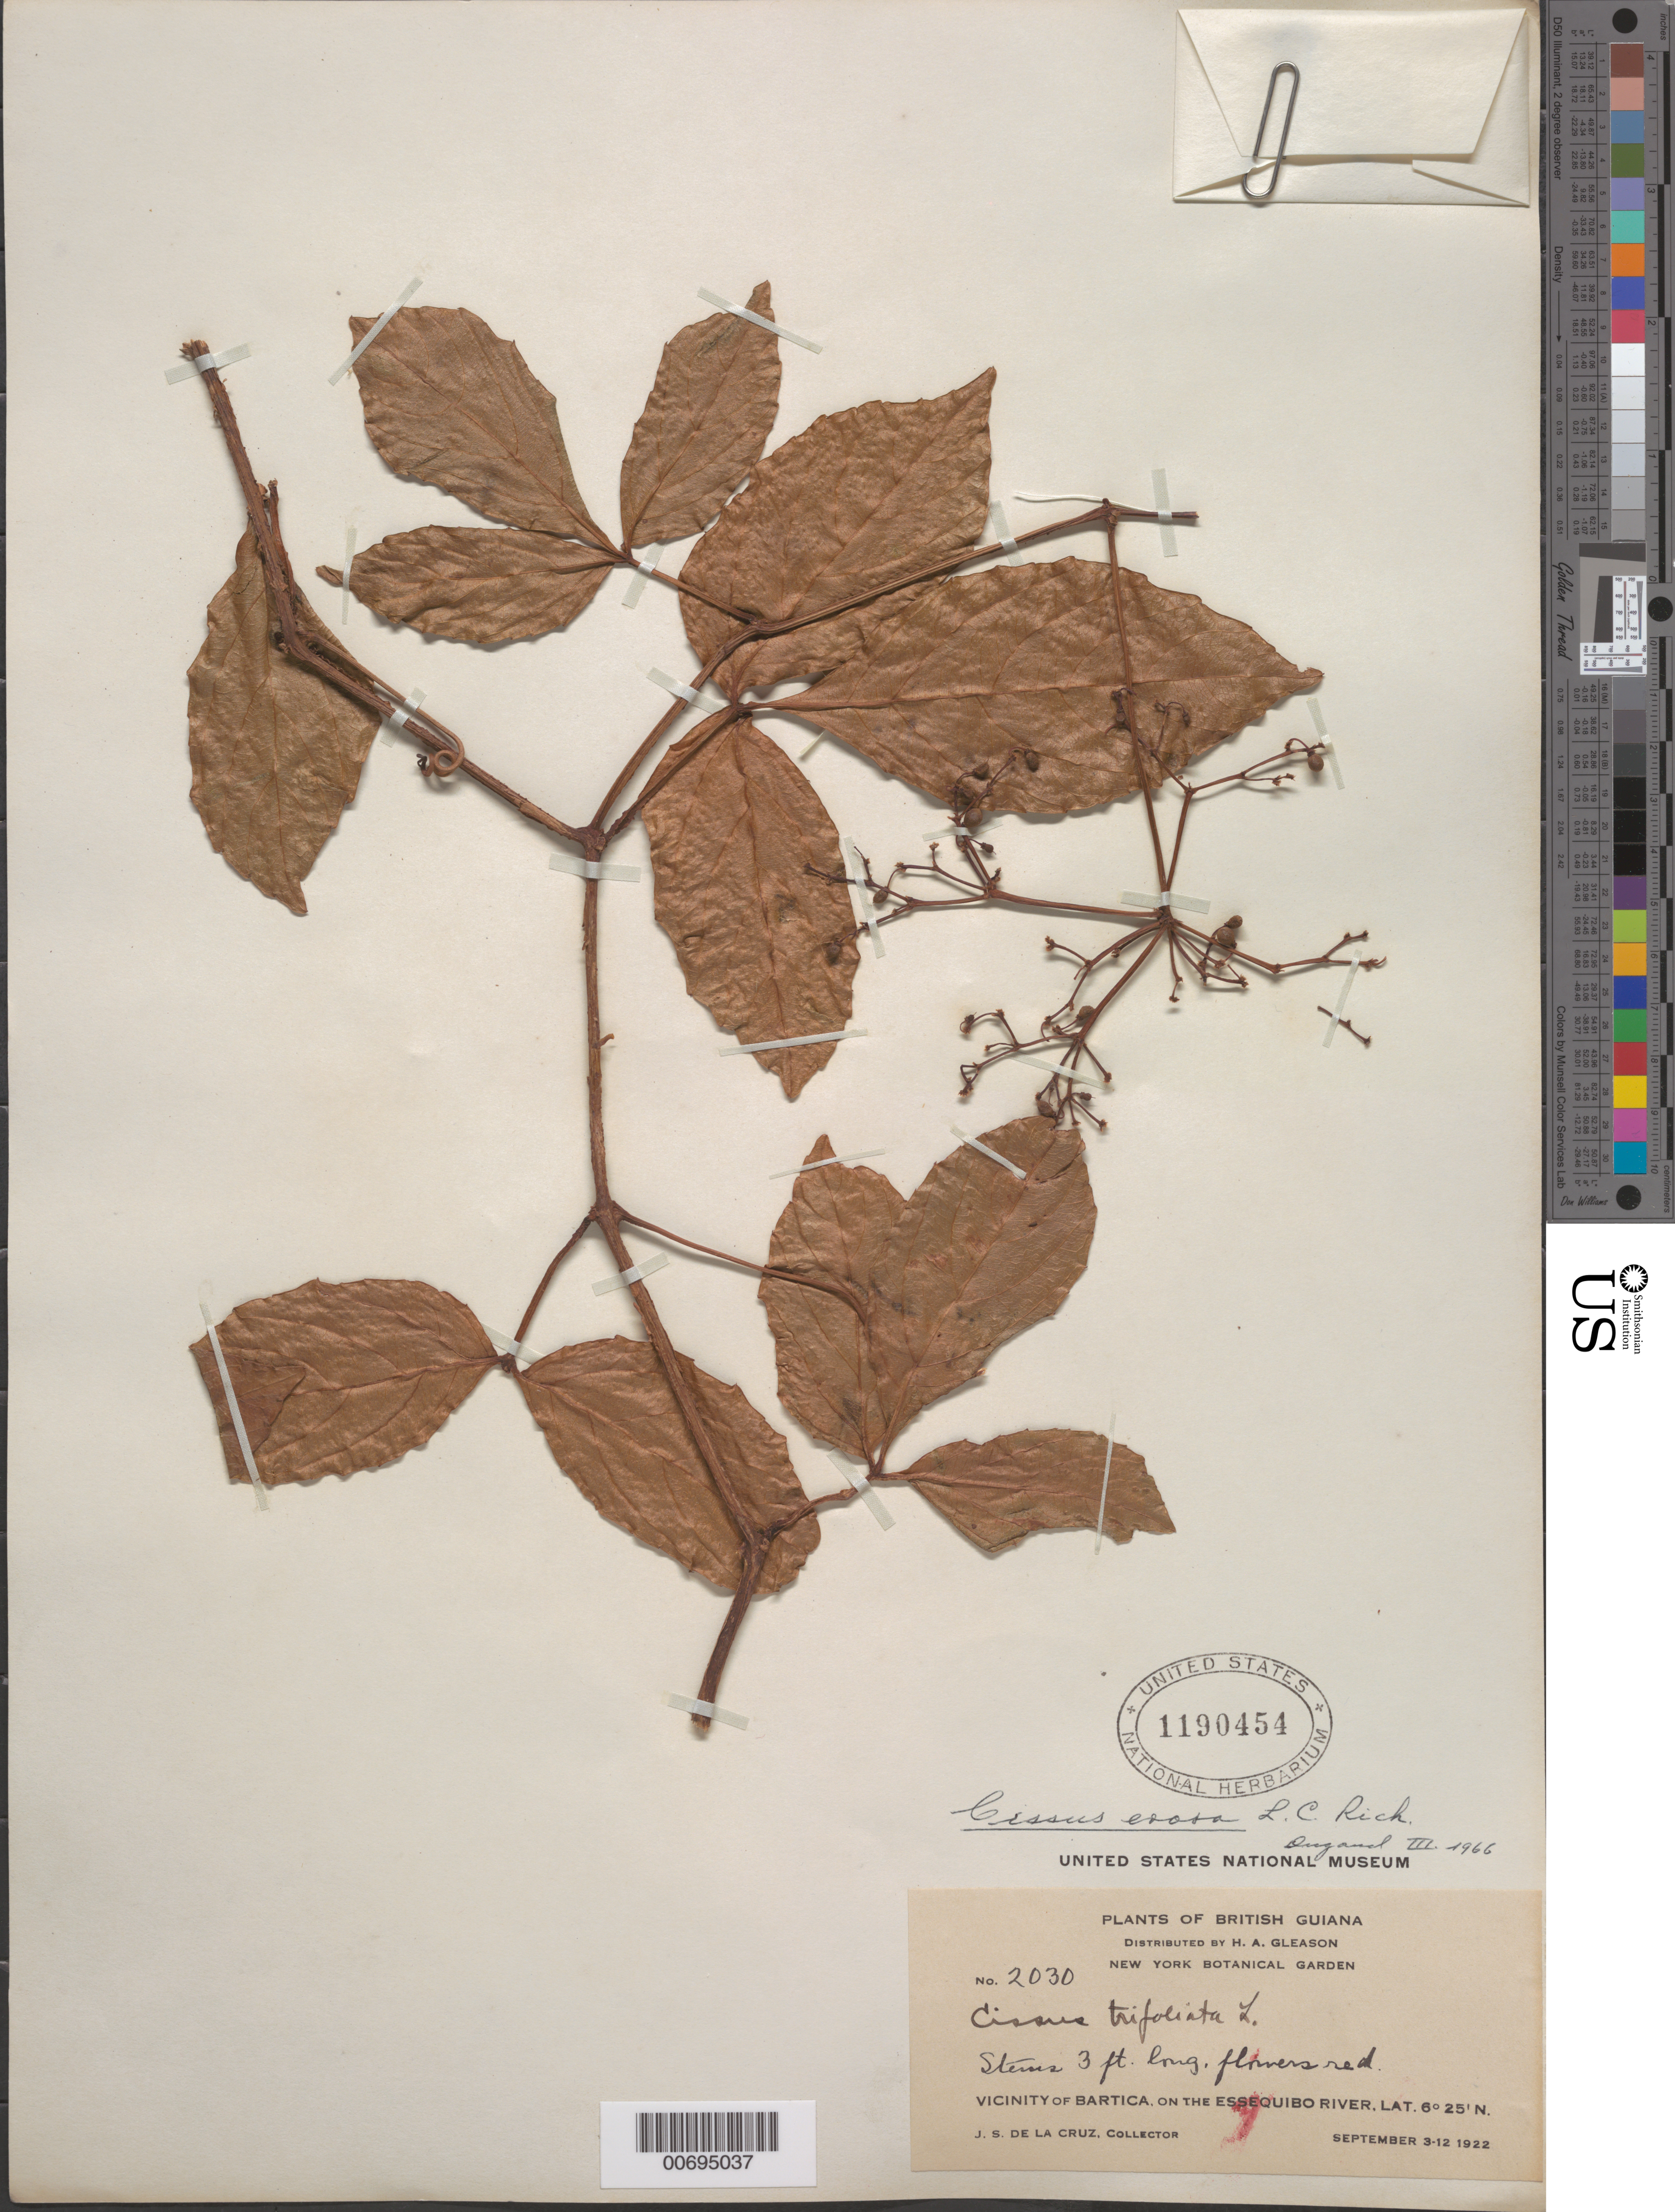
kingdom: Plantae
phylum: Tracheophyta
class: Magnoliopsida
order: Vitales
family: Vitaceae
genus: Cissus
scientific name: Cissus erosa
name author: Rich.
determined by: Dugand, --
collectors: J. S. de la Cruz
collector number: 2030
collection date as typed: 3-Sep-22 to 12-Sep-22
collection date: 1922-09-03/1922-09-12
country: Guyana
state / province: Cuyuni-Mazaruni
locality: Bartica, vic., on the Essequibo River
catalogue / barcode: US 1190454